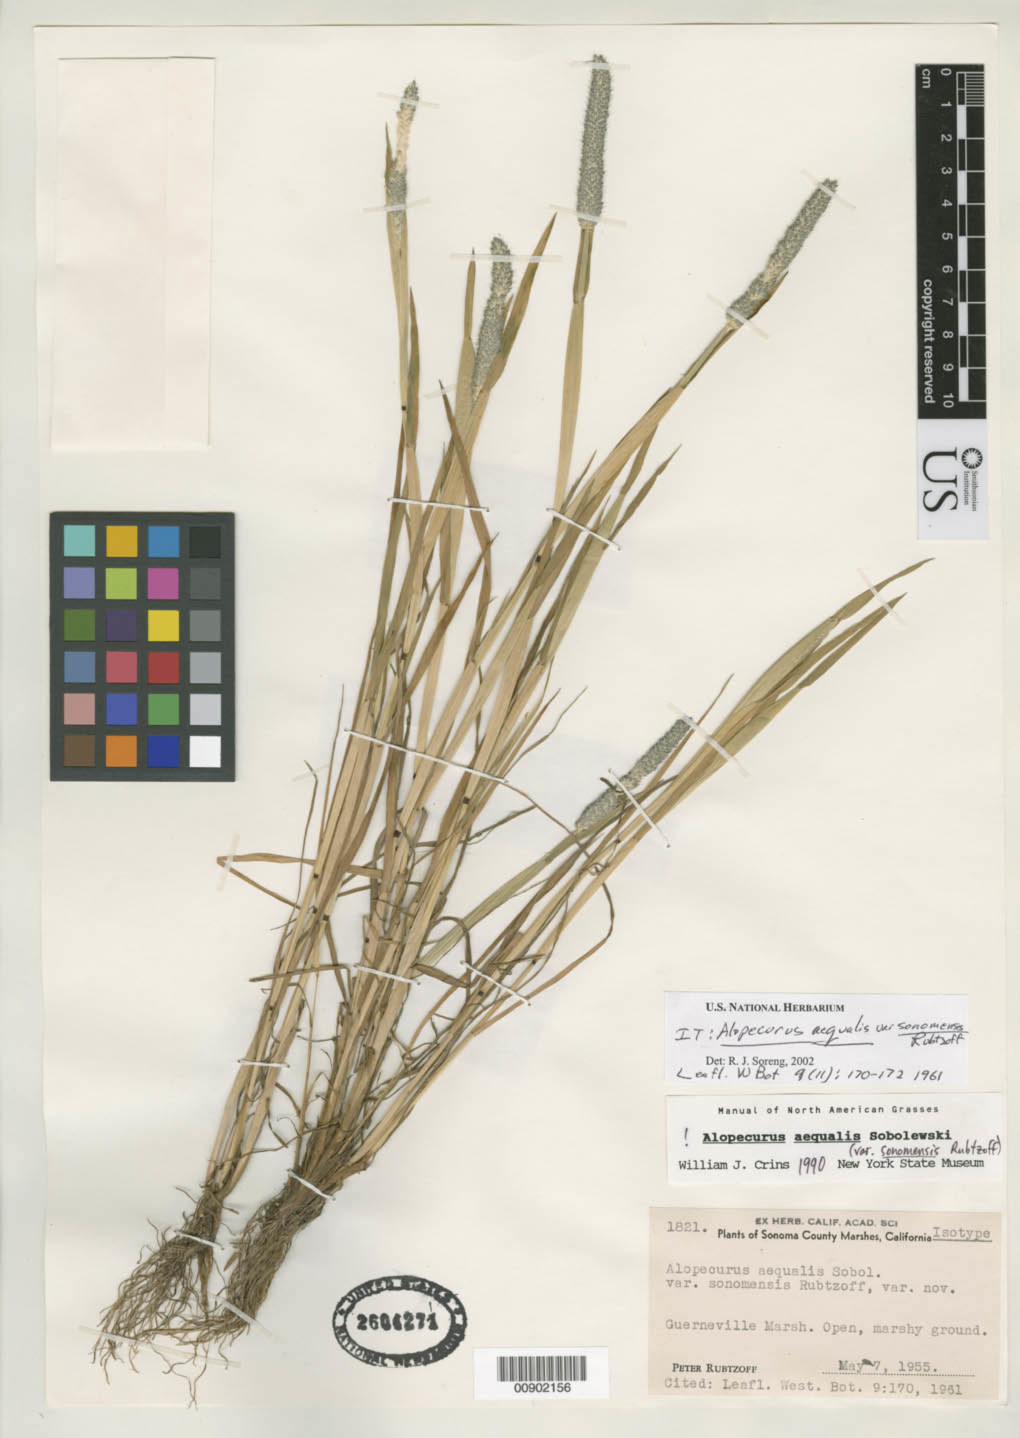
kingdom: Plantae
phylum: Tracheophyta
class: Liliopsida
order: Poales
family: Poaceae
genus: Alopecurus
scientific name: Alopecurus aequalis var. sonomensis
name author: Rubtzoff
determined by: Crins, W. J.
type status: Isotype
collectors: P. Rubtzoff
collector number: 1821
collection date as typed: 07 May 1955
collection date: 1955-05-07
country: United States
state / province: California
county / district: Sonoma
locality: Guerneville Marsh.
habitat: Open, marshy ground.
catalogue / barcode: US 2604271